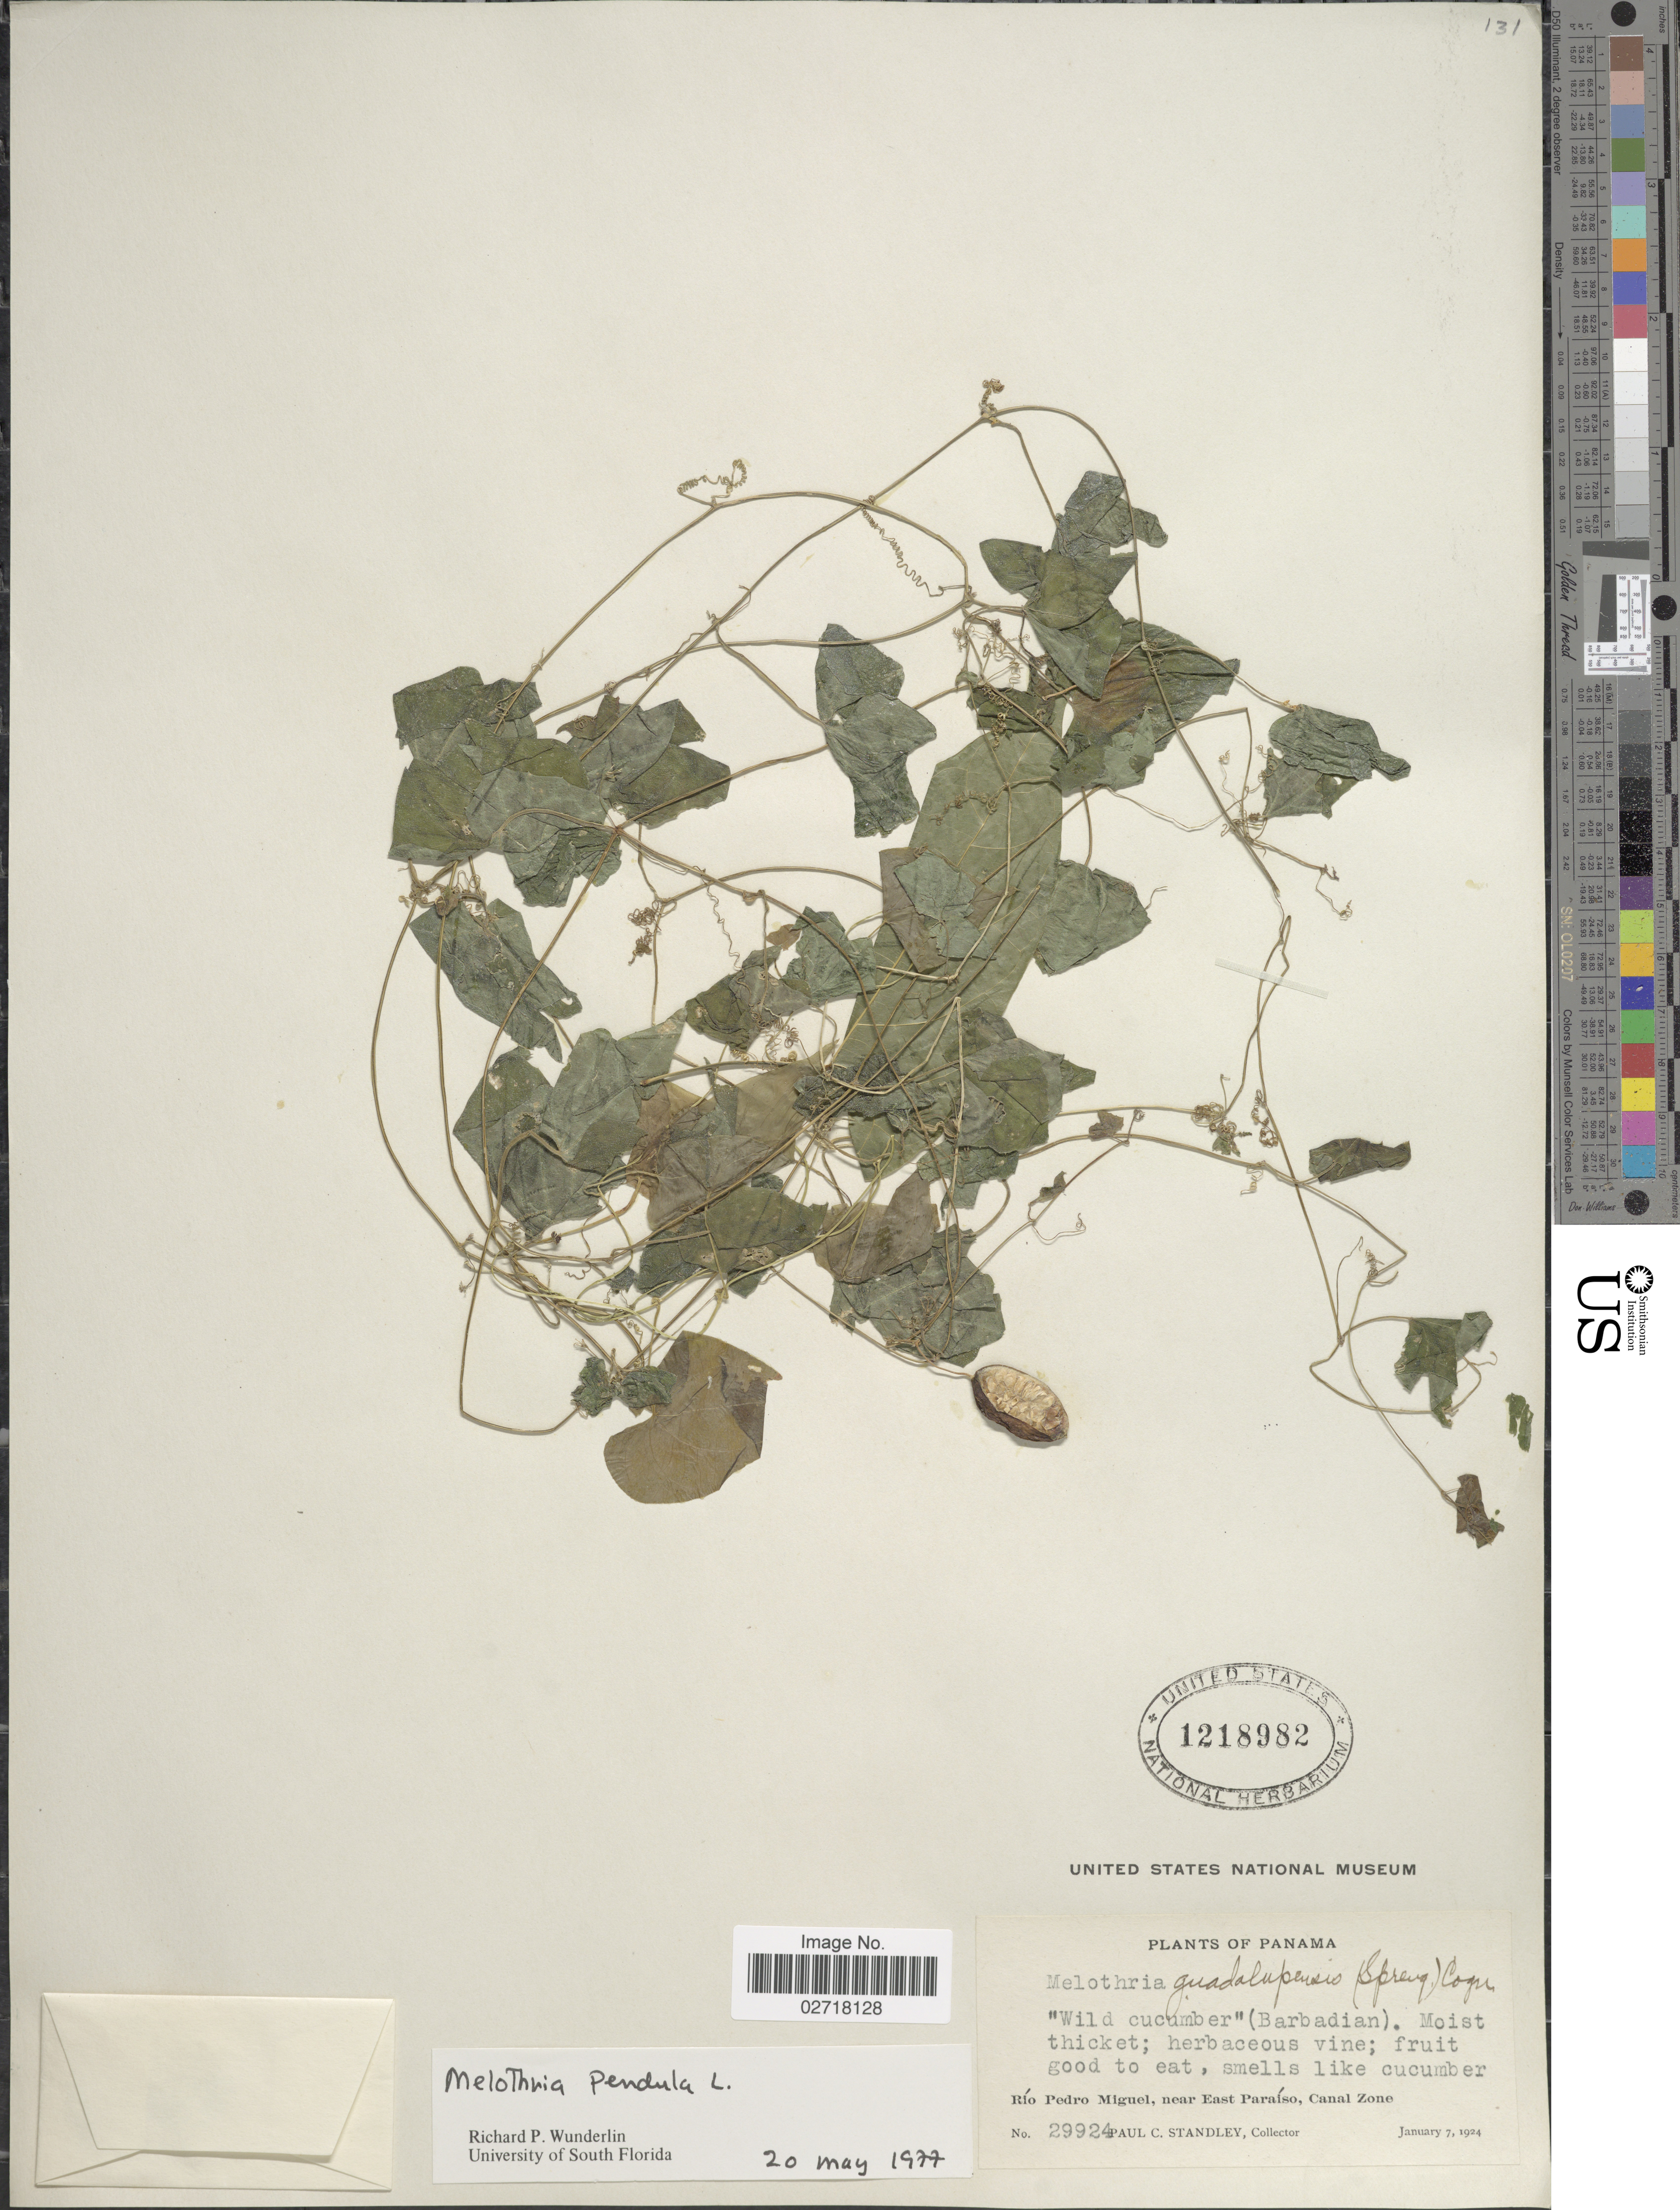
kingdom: Plantae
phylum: Tracheophyta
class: Magnoliopsida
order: Cucurbitales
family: Cucurbitaceae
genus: Melothria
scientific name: Melothria pendula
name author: L.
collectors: P. C. Standley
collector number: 29924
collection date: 1924-01-07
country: Panama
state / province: Colón / Panamá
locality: Rio Pedro Miguel, near East Paraiso, Canal Zone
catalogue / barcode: US 1218982